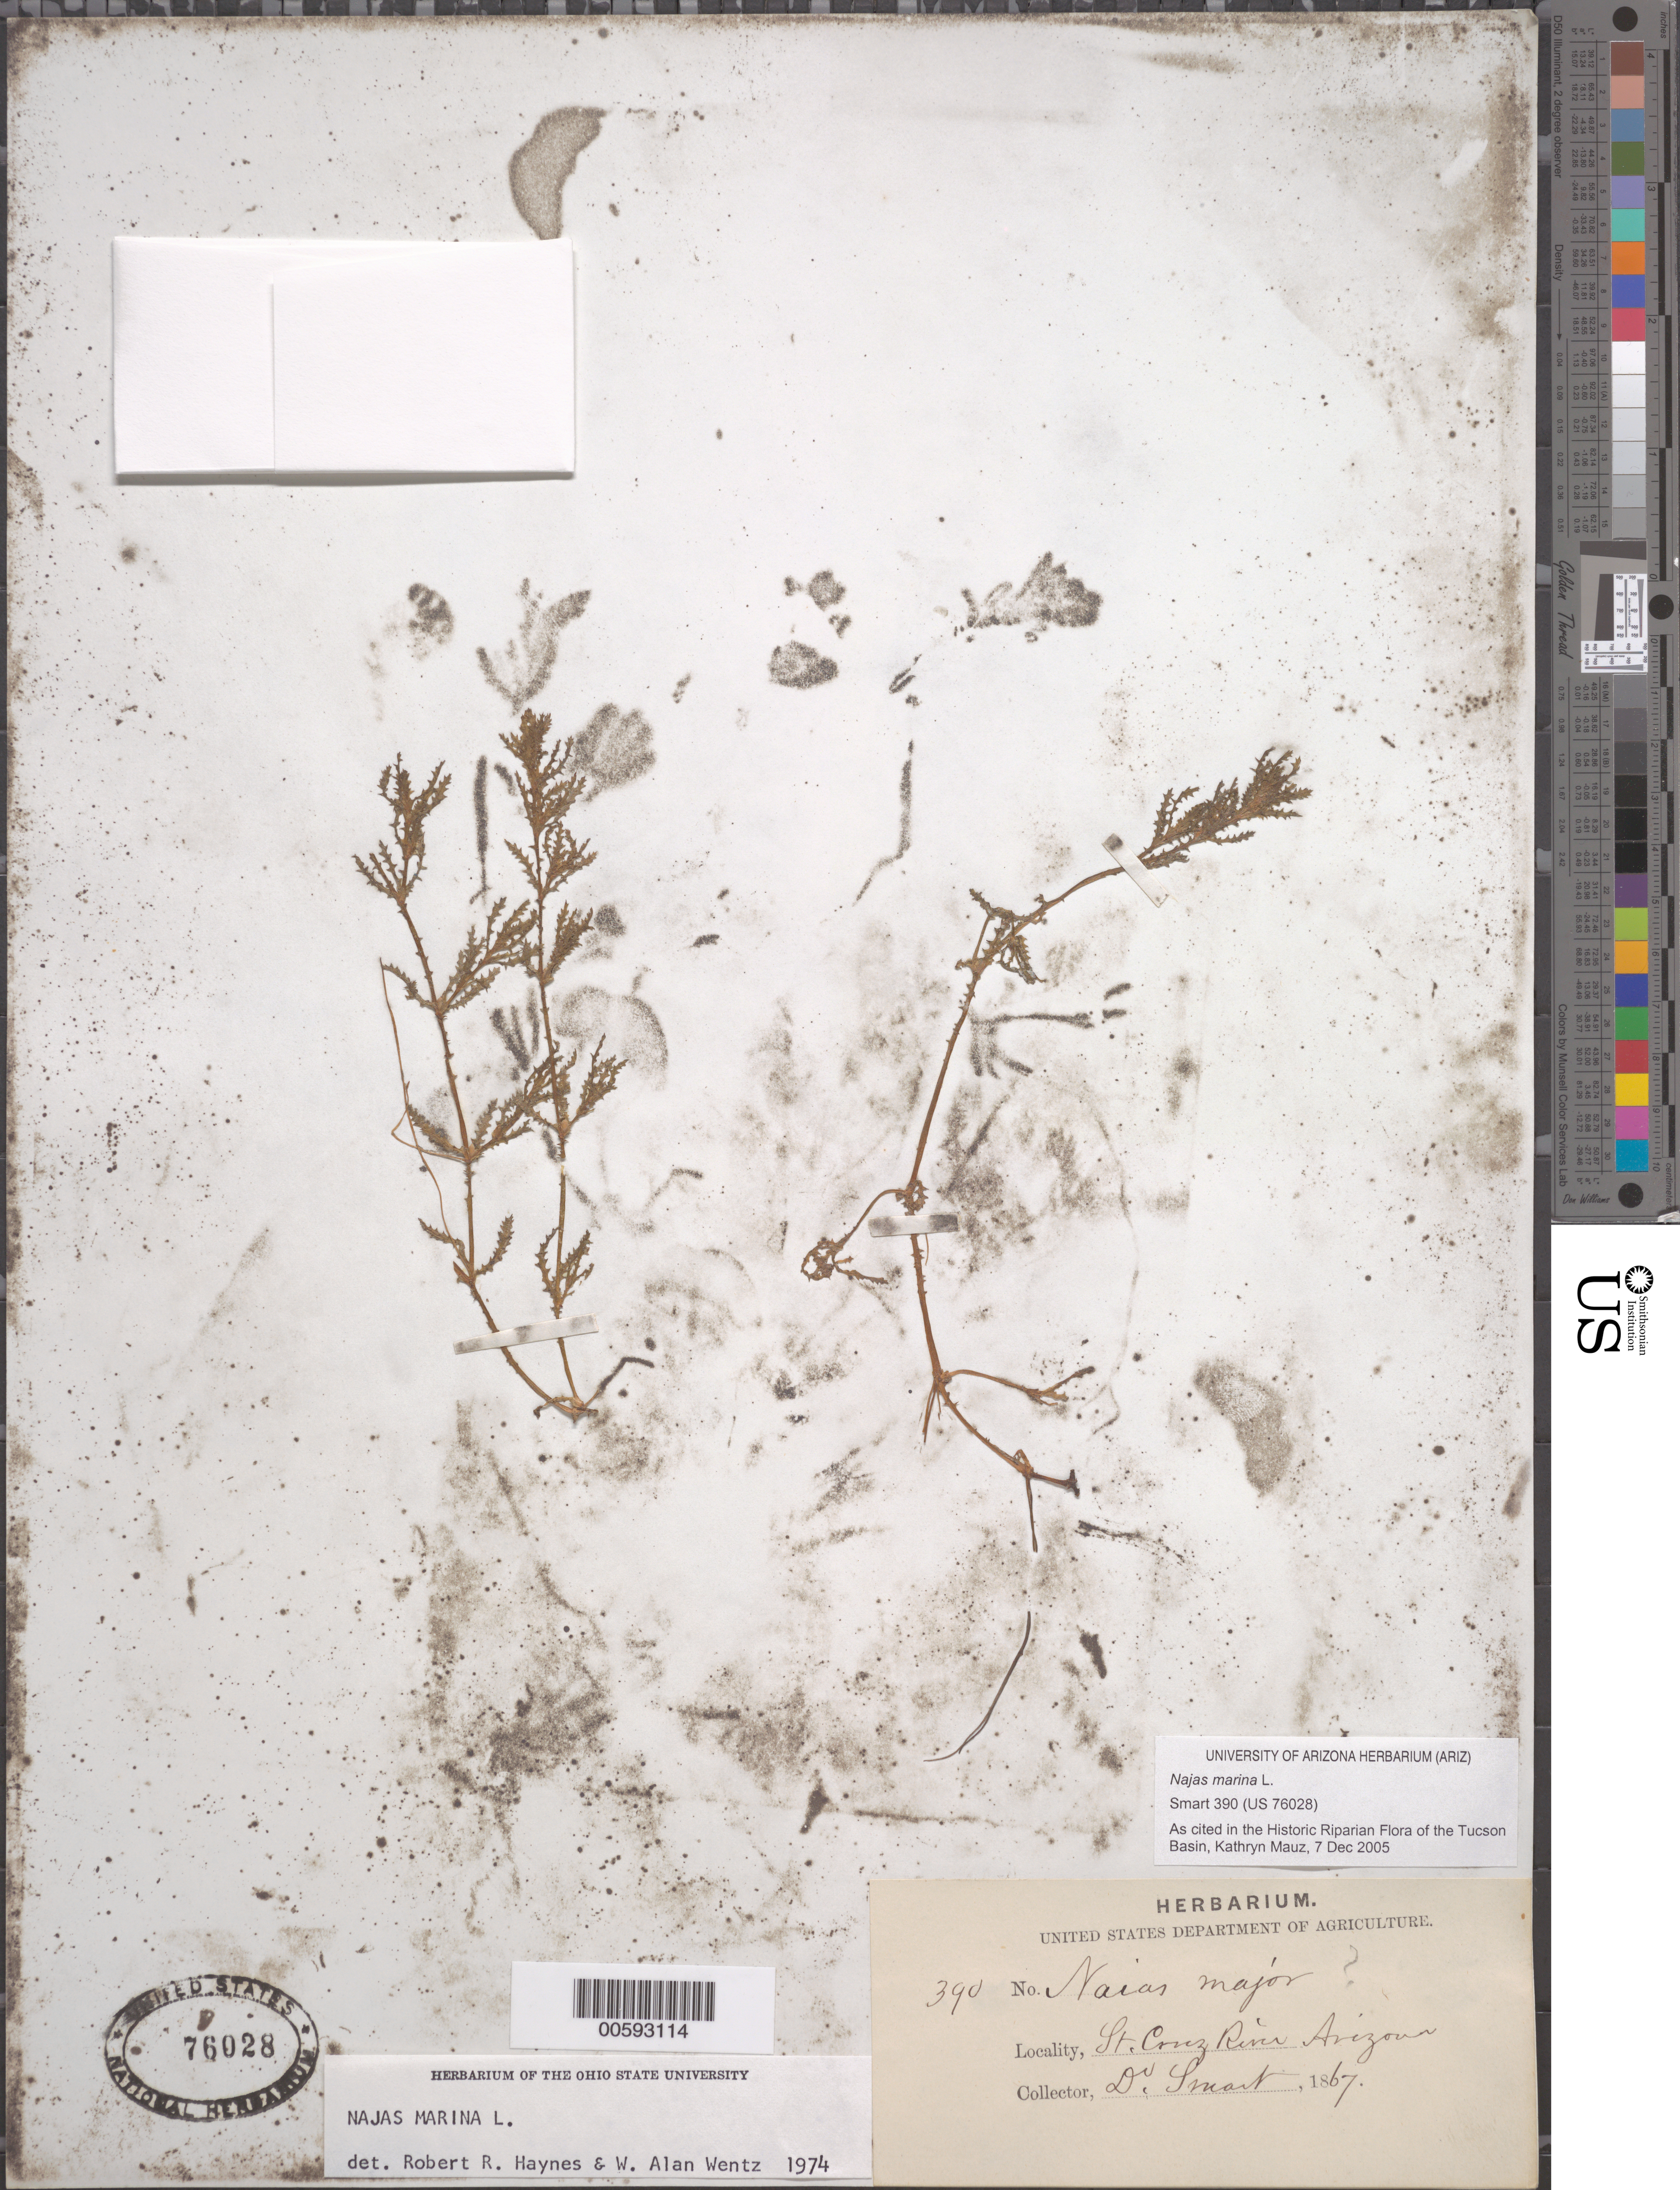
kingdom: Plantae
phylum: Tracheophyta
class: Liliopsida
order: Alismatales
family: Hydrocharitaceae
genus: Najas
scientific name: Najas marina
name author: L.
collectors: -. Smart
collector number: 390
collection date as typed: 1867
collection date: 1867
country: United States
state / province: Arizona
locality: St. Cruz River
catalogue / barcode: US 76028